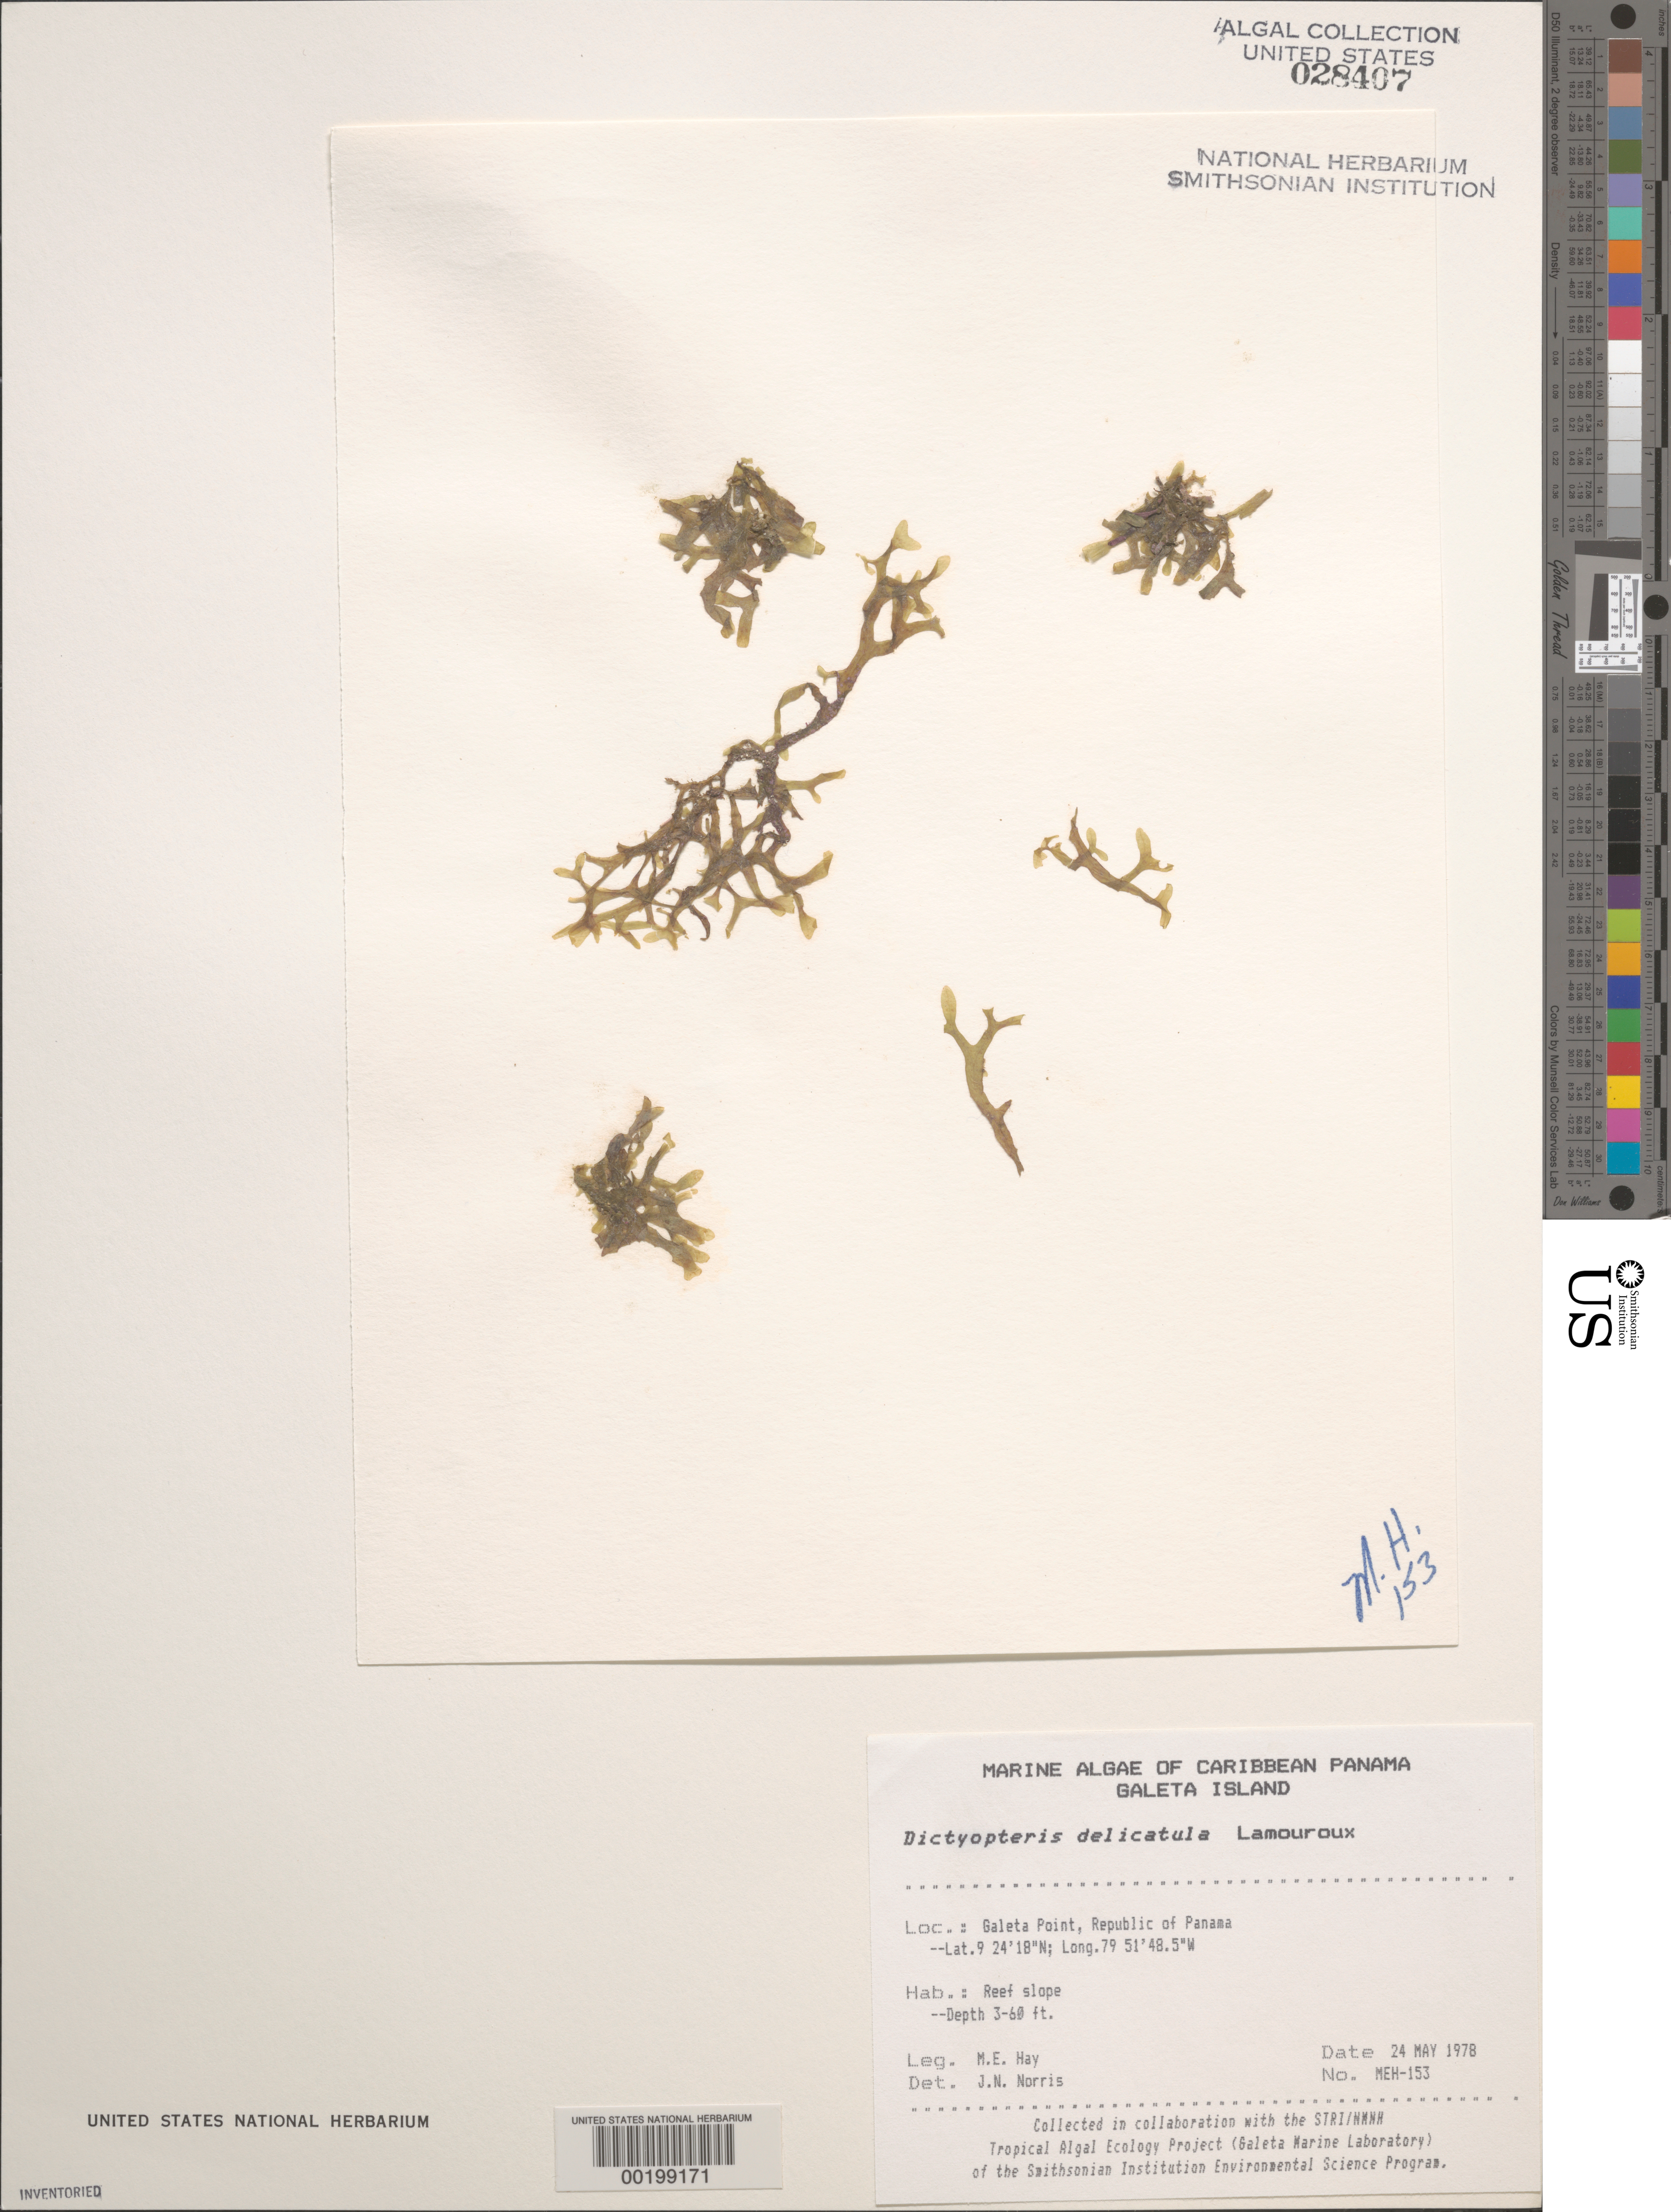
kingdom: Chromista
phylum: Ochrophyta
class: Phaeophyceae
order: Dictyotales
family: Dictyotaceae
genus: Dictyopteris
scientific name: Dictyopteris delicatula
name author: J.V.Lamouroux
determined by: Norris, James N.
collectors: M. E. Hay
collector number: MEH-153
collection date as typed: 24 May 1978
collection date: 1978-05-24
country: Panama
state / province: Colón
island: Galeta Island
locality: Galeta Point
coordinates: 9 24' 18" N, 79 51' 48.5" W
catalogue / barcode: US 28407